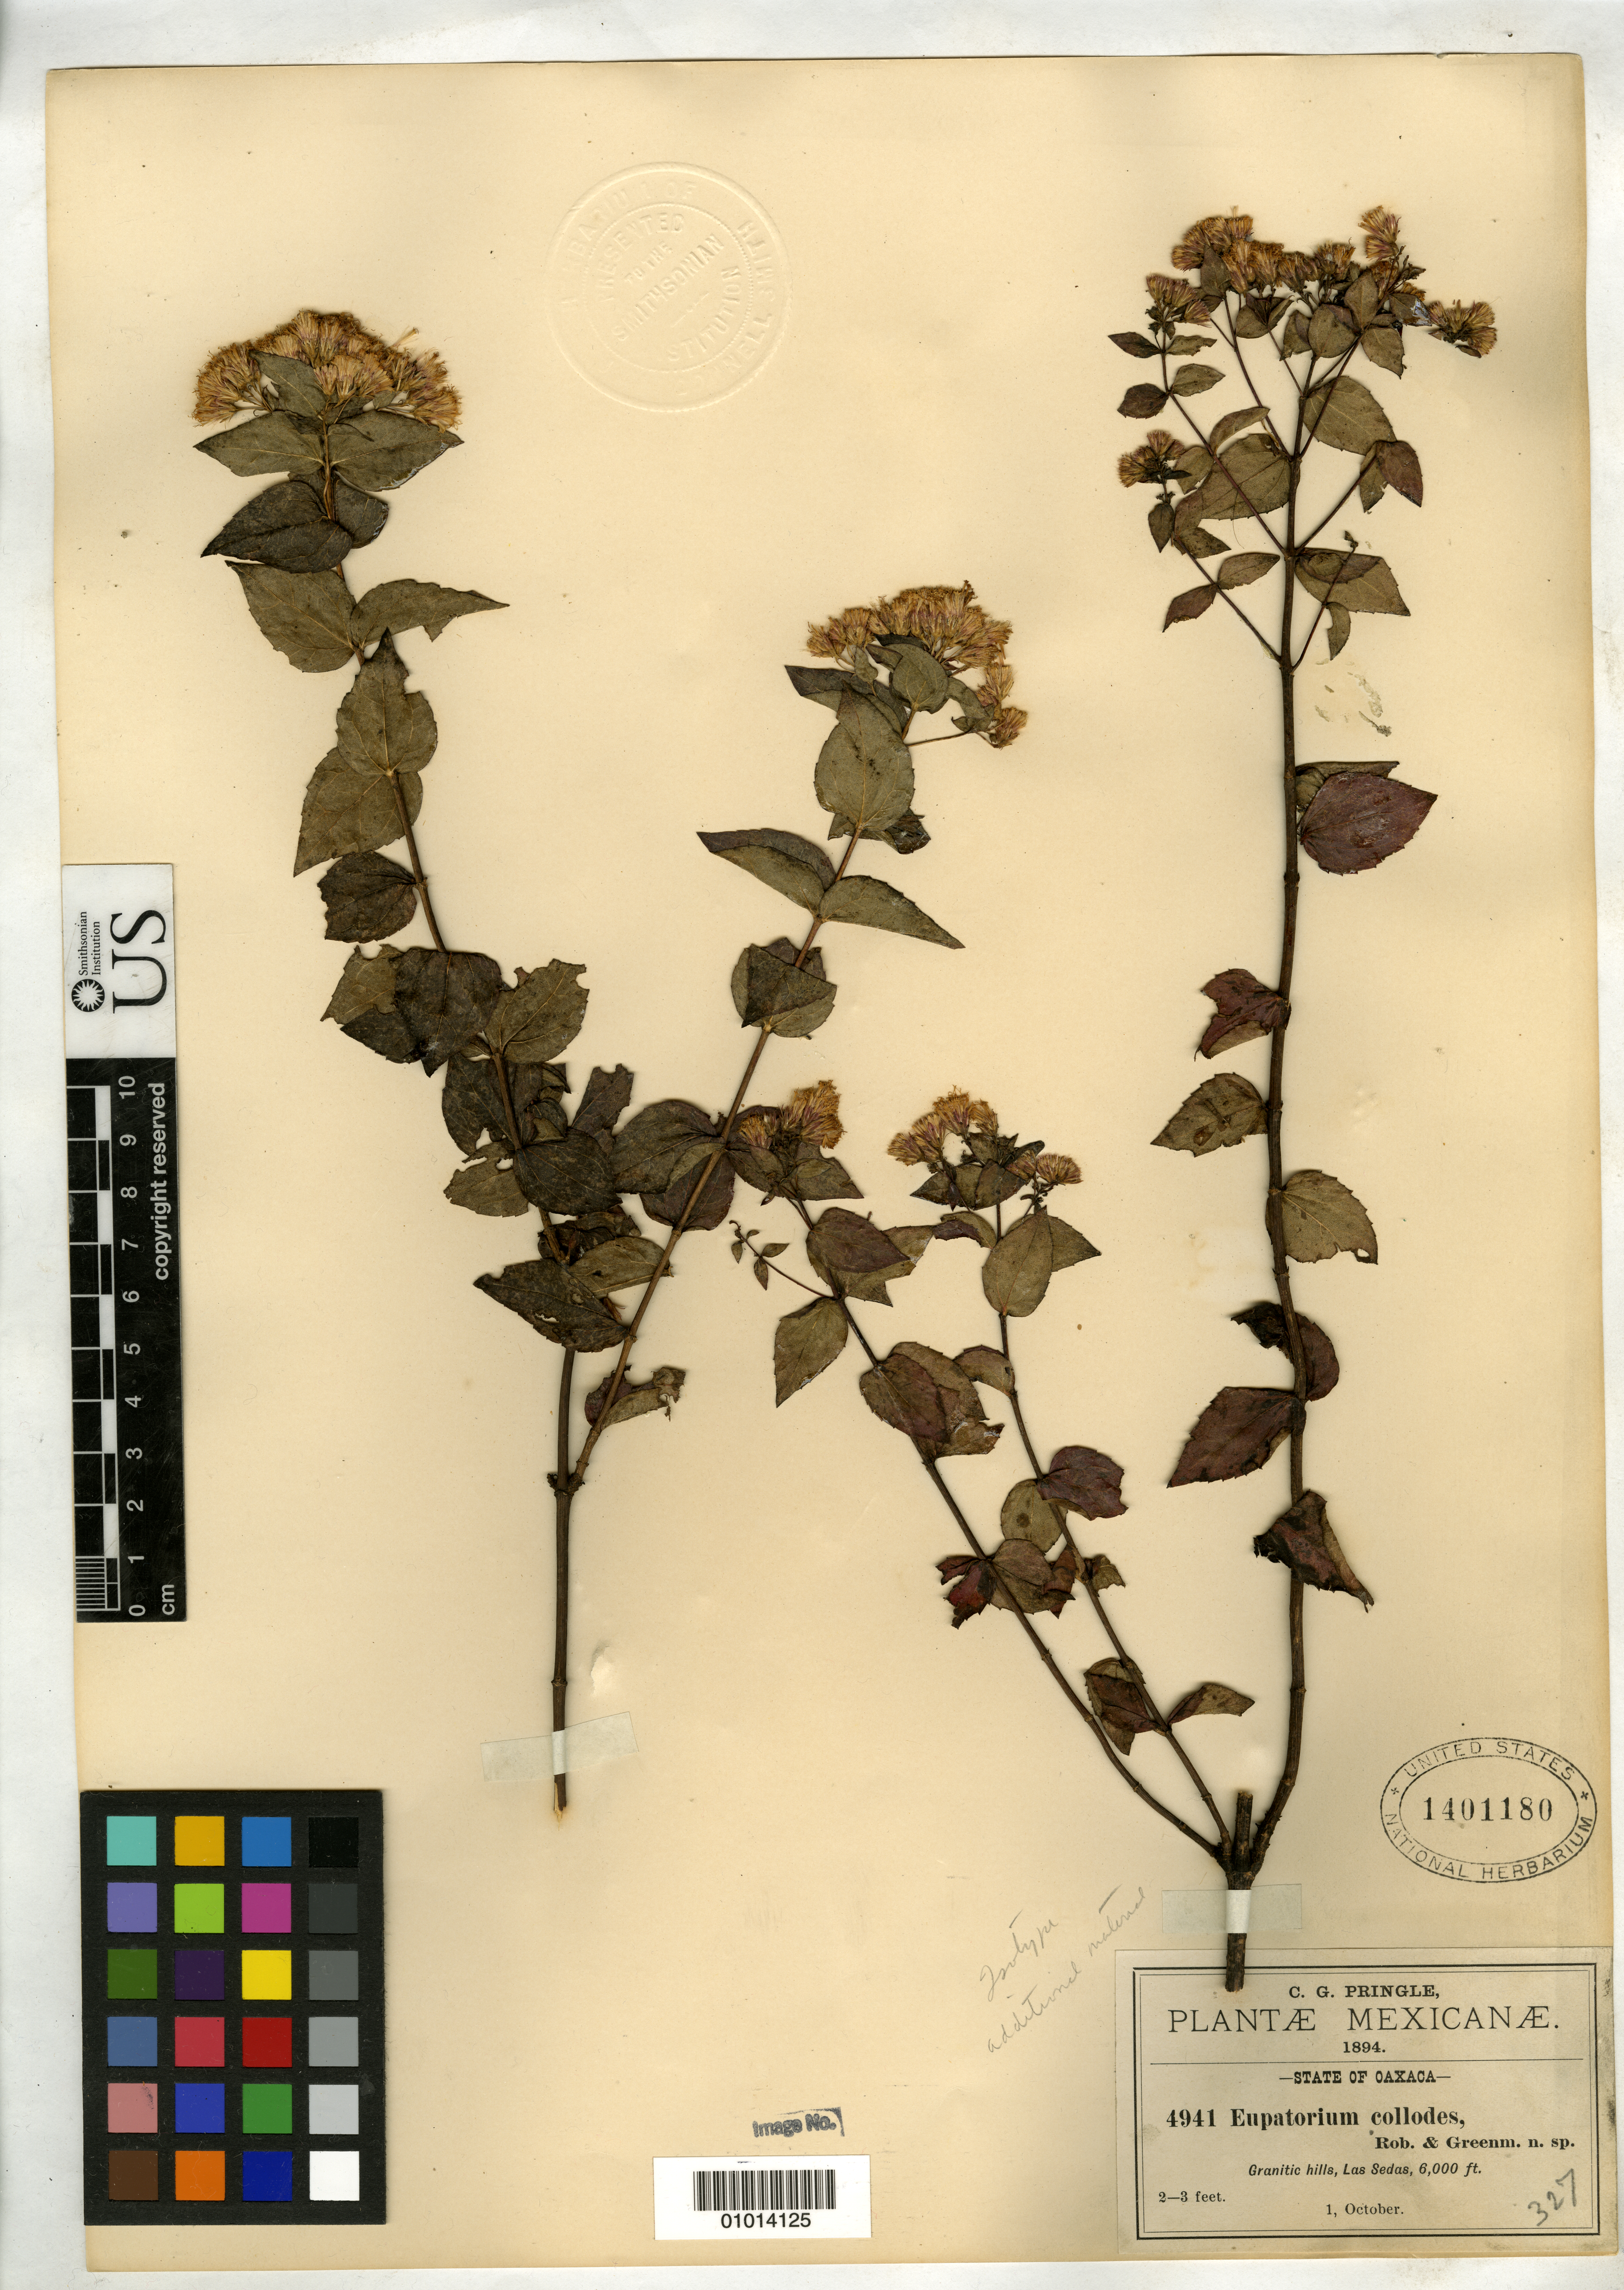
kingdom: Plantae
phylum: Tracheophyta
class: Magnoliopsida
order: Asterales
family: Asteraceae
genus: Eupatorium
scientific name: Eupatorium collodes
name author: B.L. Rob. & Greenm.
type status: Isotype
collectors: C. G. Pringle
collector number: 4941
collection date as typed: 01 Oct 1894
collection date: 1894-10-01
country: Mexico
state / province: Oaxaca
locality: Granitic hills, Las Sedas.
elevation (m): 1829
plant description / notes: Specimen ex John Donnell Smith herbarium.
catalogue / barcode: US 1401180